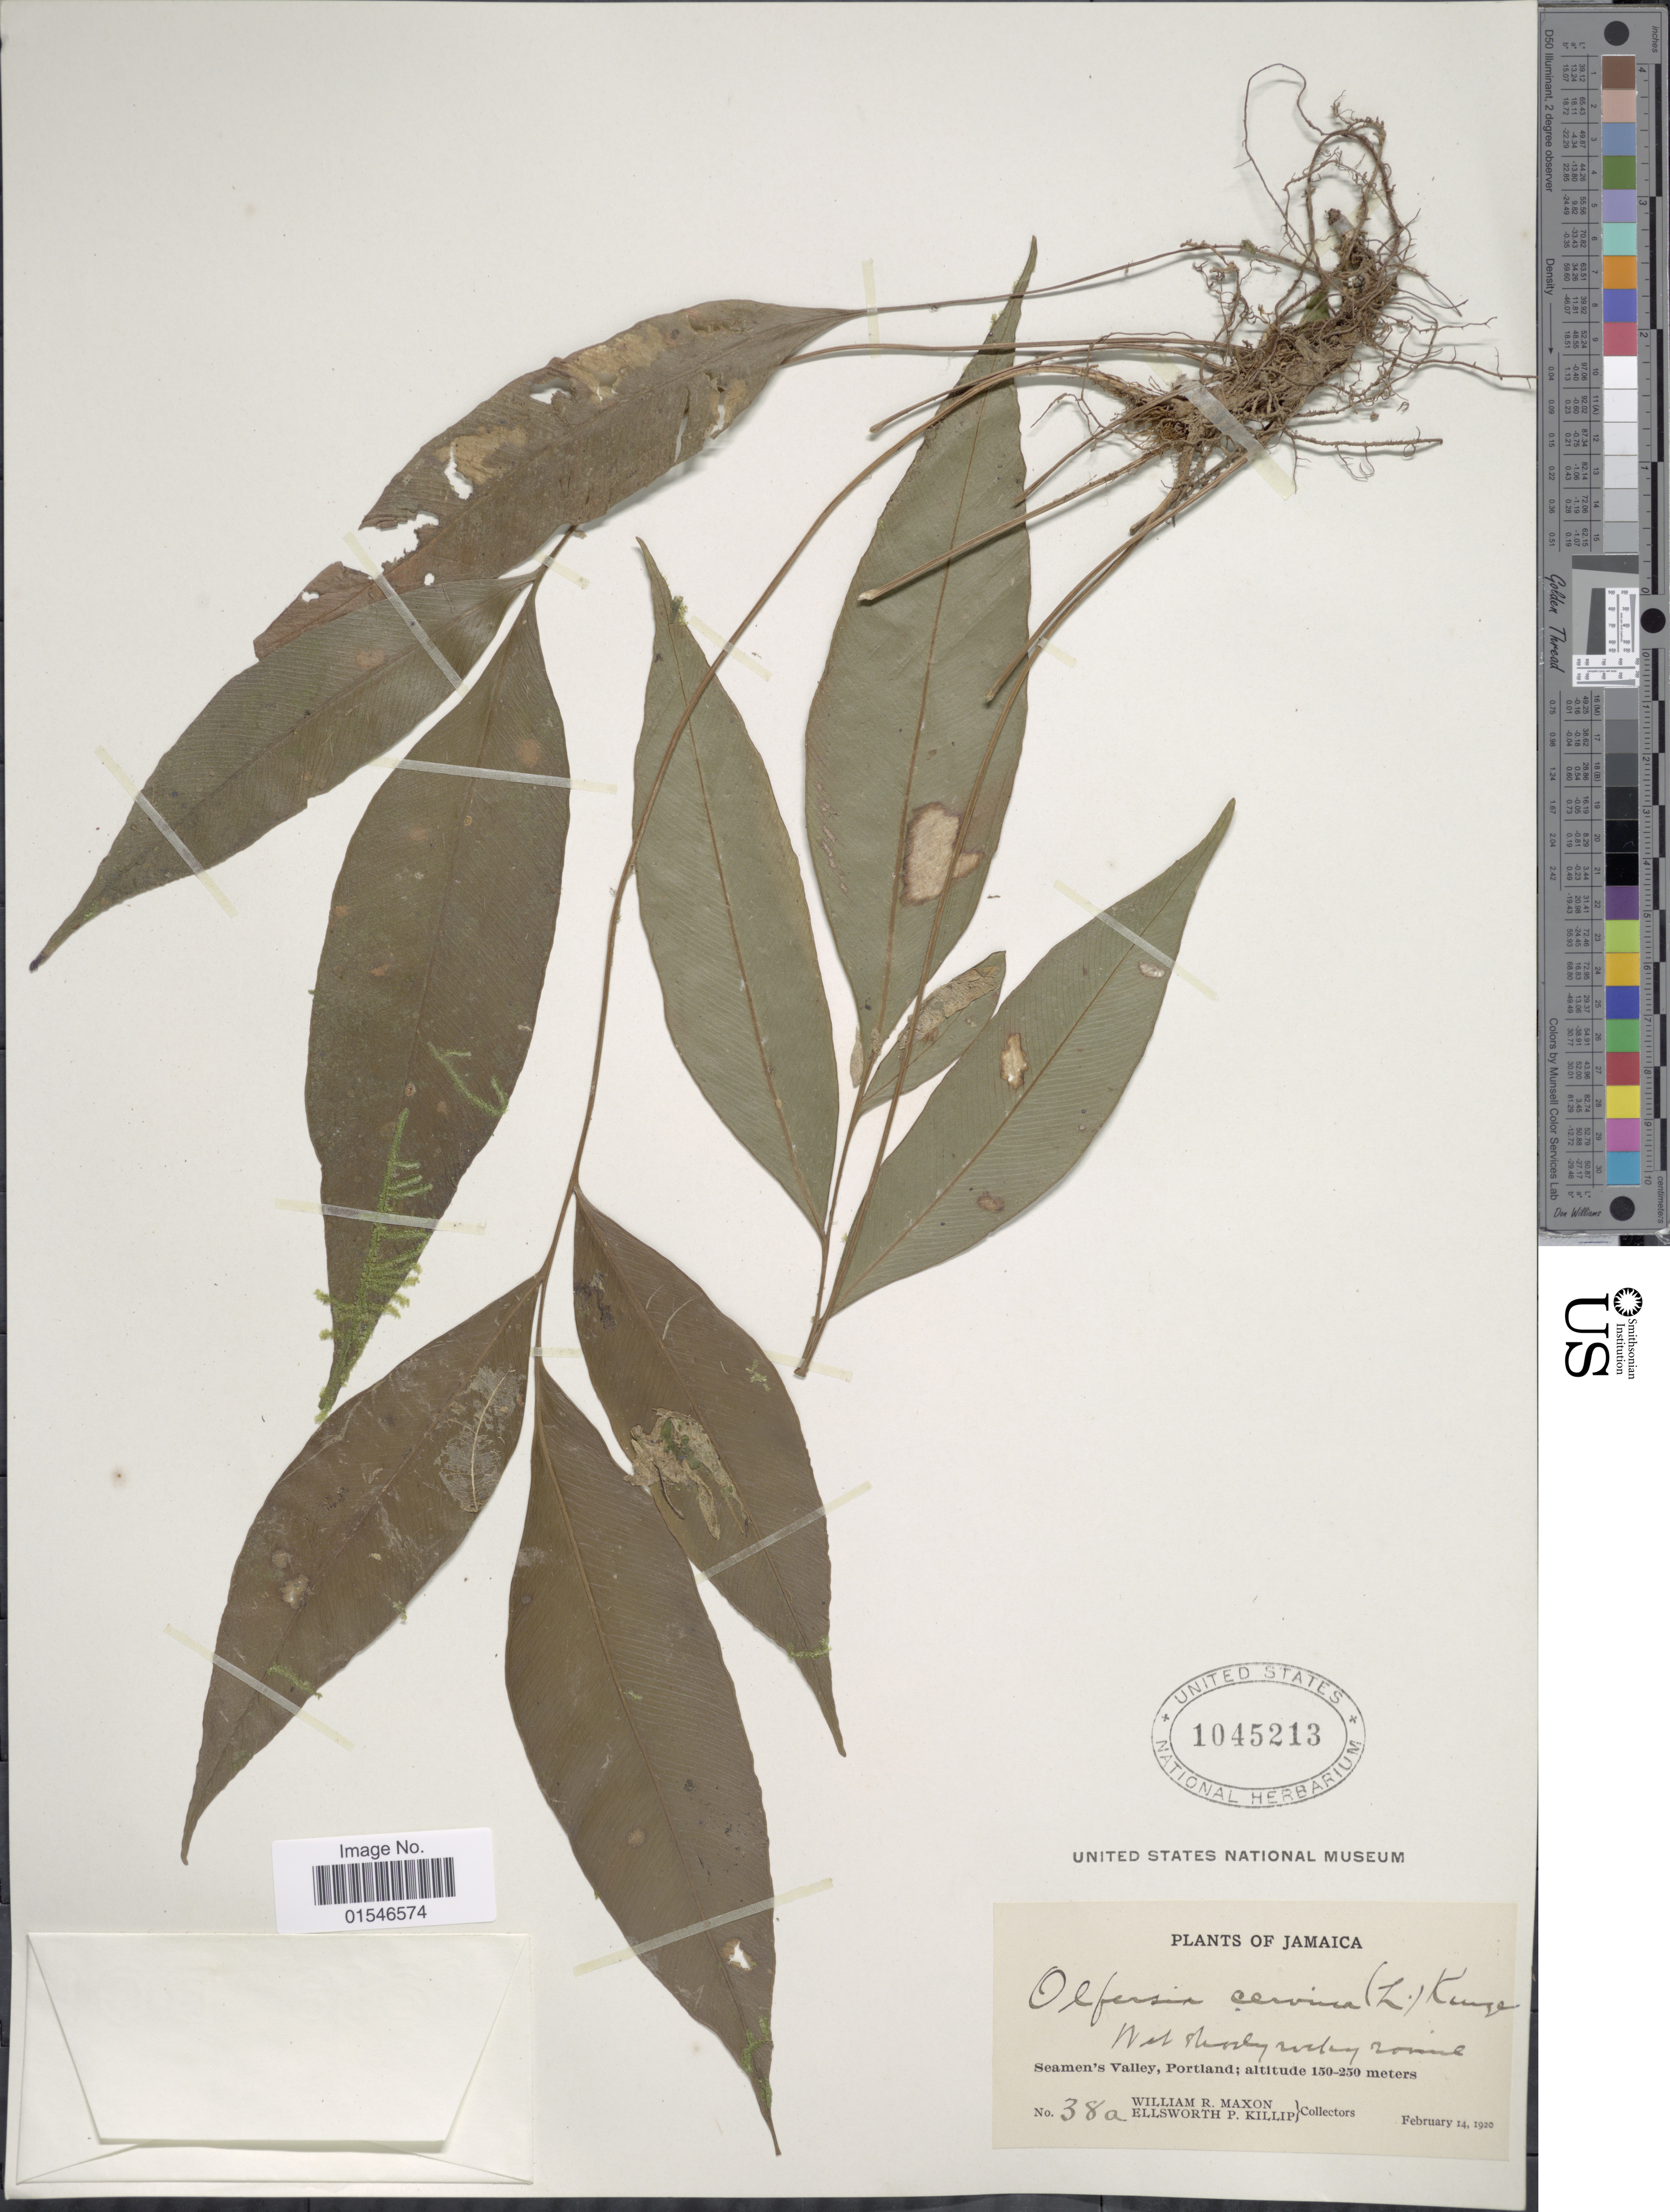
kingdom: Plantae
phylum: Tracheophyta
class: Polypodiopsida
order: Polypodiales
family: Dryopteridaceae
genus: Olfersia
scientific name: Olfersia cervina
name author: (L.) Kunze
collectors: W. R. Maxon & E. P. Killip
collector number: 38a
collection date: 1920-02-14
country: Jamaica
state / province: Portland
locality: Seamen's Valley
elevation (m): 150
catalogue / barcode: US 1045213